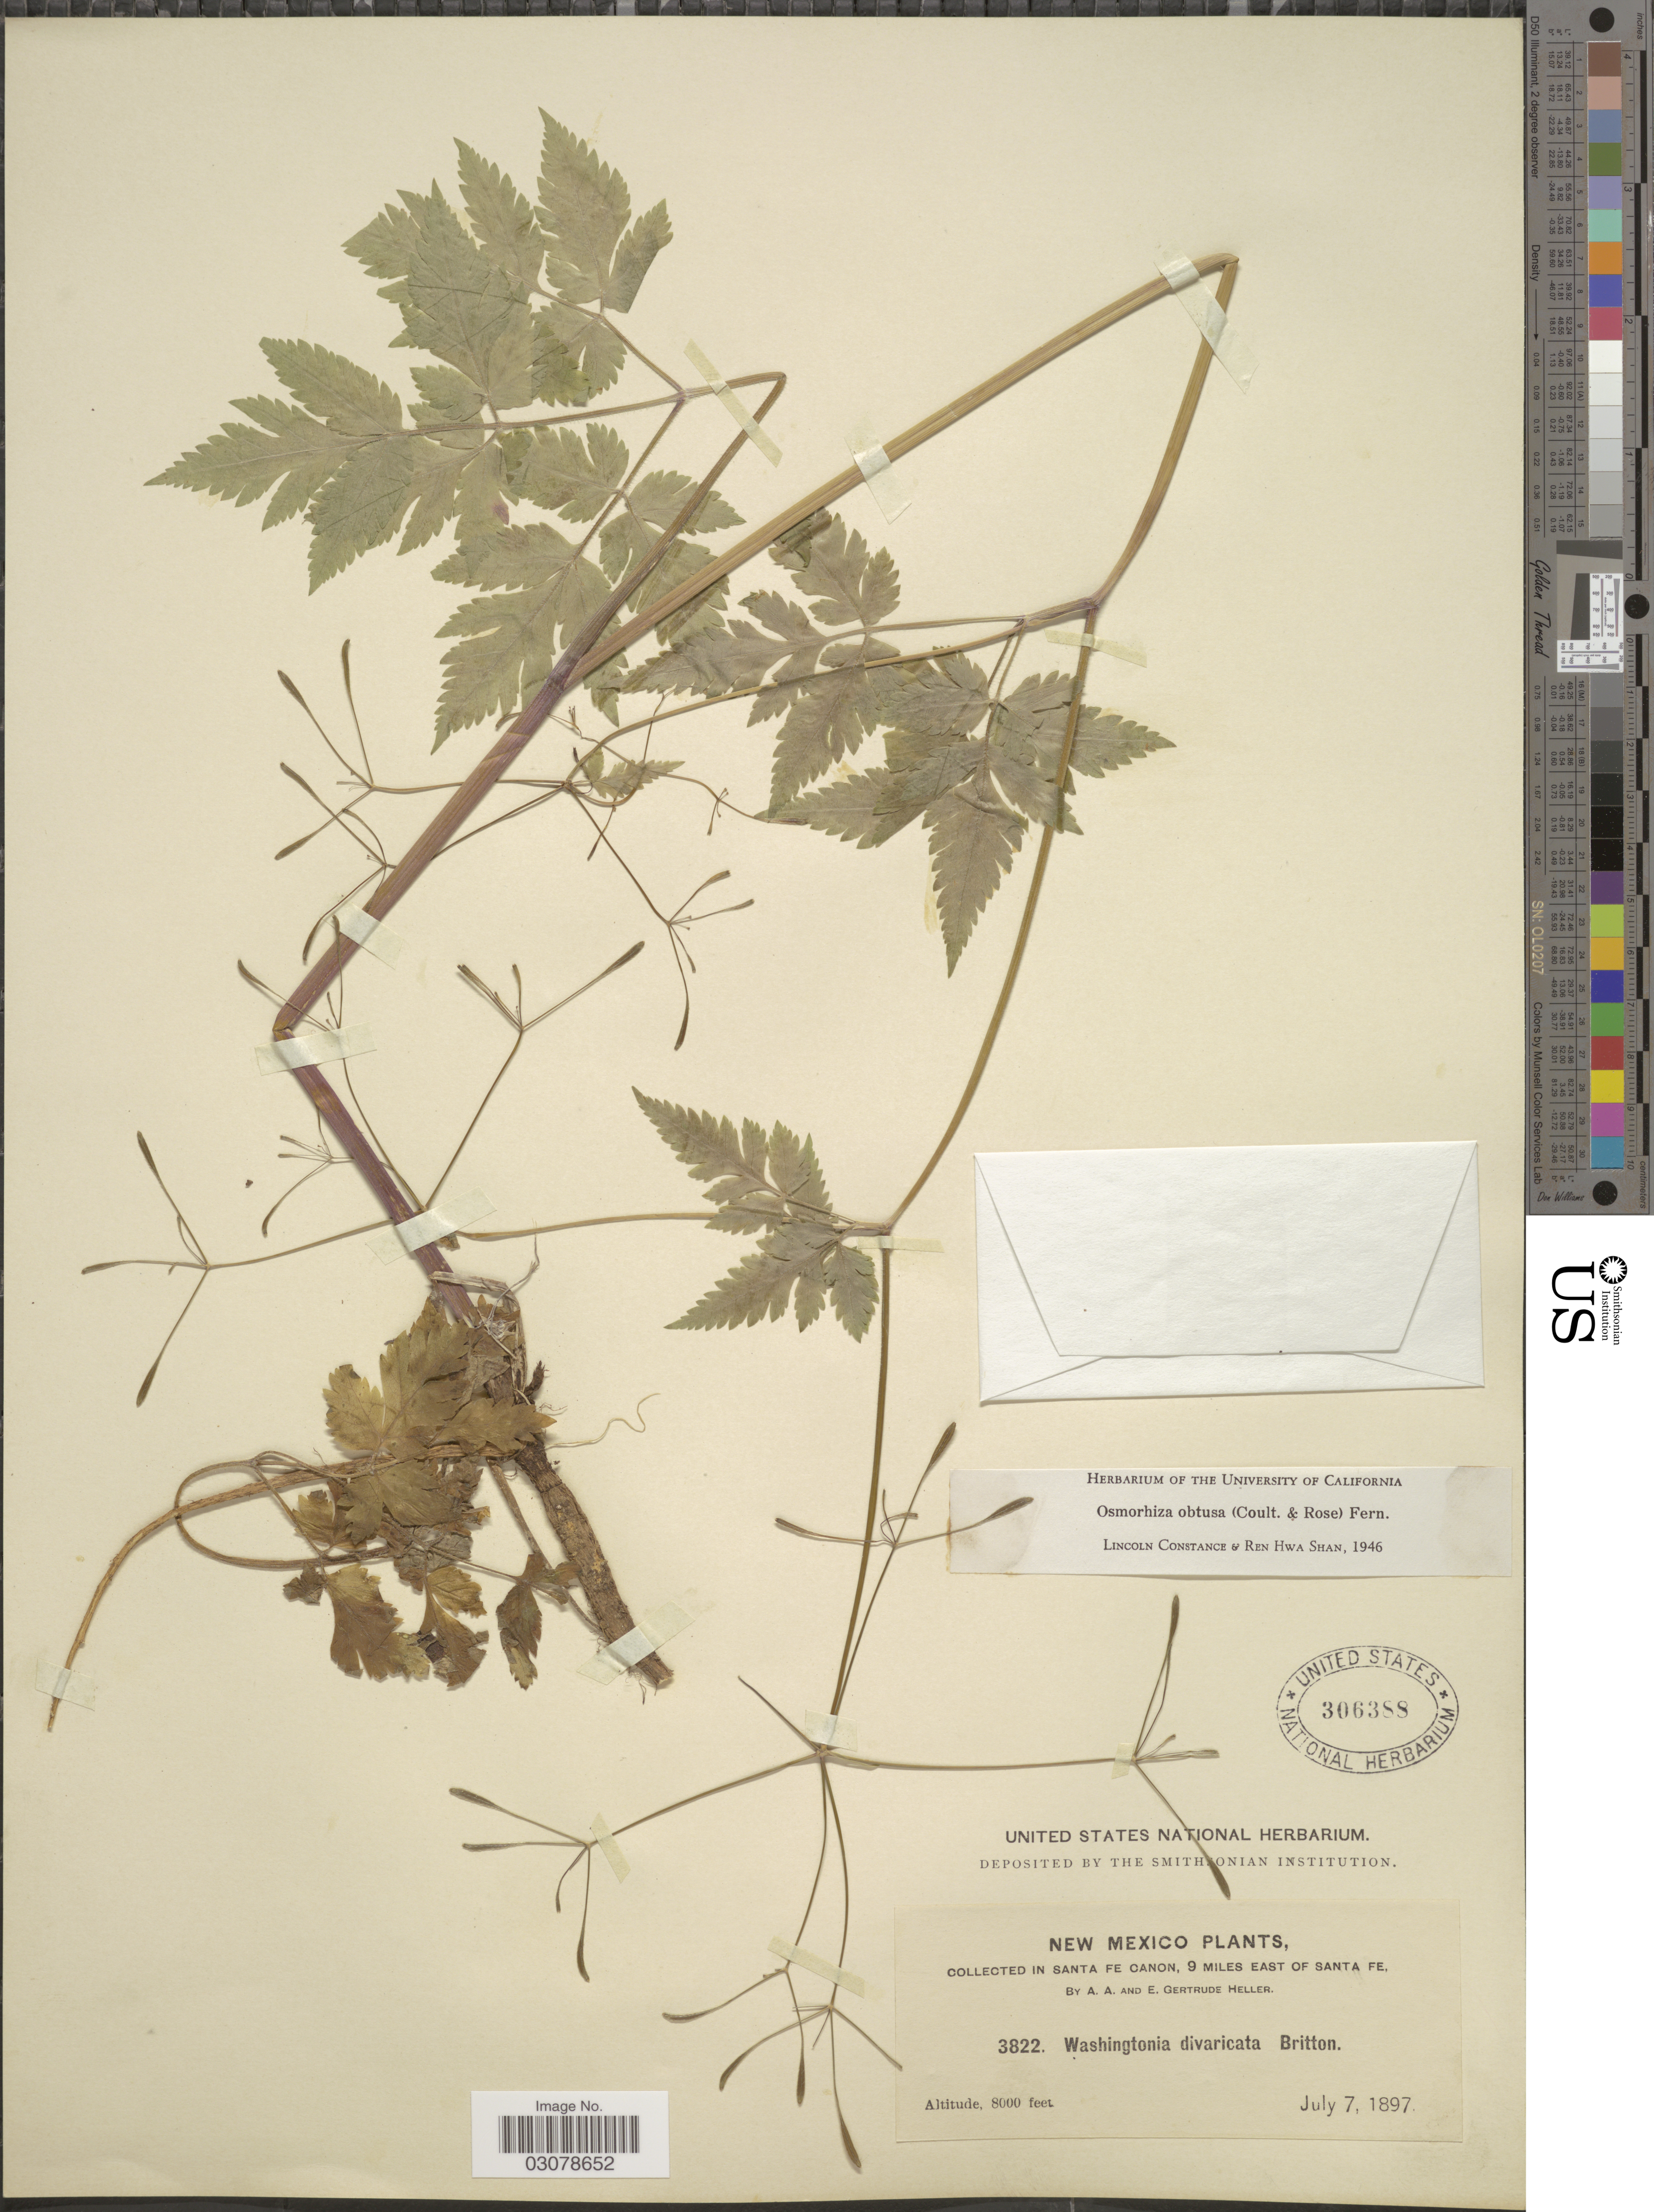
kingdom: Plantae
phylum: Tracheophyta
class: Magnoliopsida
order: Apiales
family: Apiaceae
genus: Osmorhiza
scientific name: Osmorhiza obtusa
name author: (J.M. Coult. & Rose) Fernald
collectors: A. A. Heller & E. Gertrude Heller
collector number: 3822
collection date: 1897-07-07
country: United States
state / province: New Mexico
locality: In Santa Fe Canon, 9 Miles East of Santa Fe.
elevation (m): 2438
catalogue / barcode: US 306388